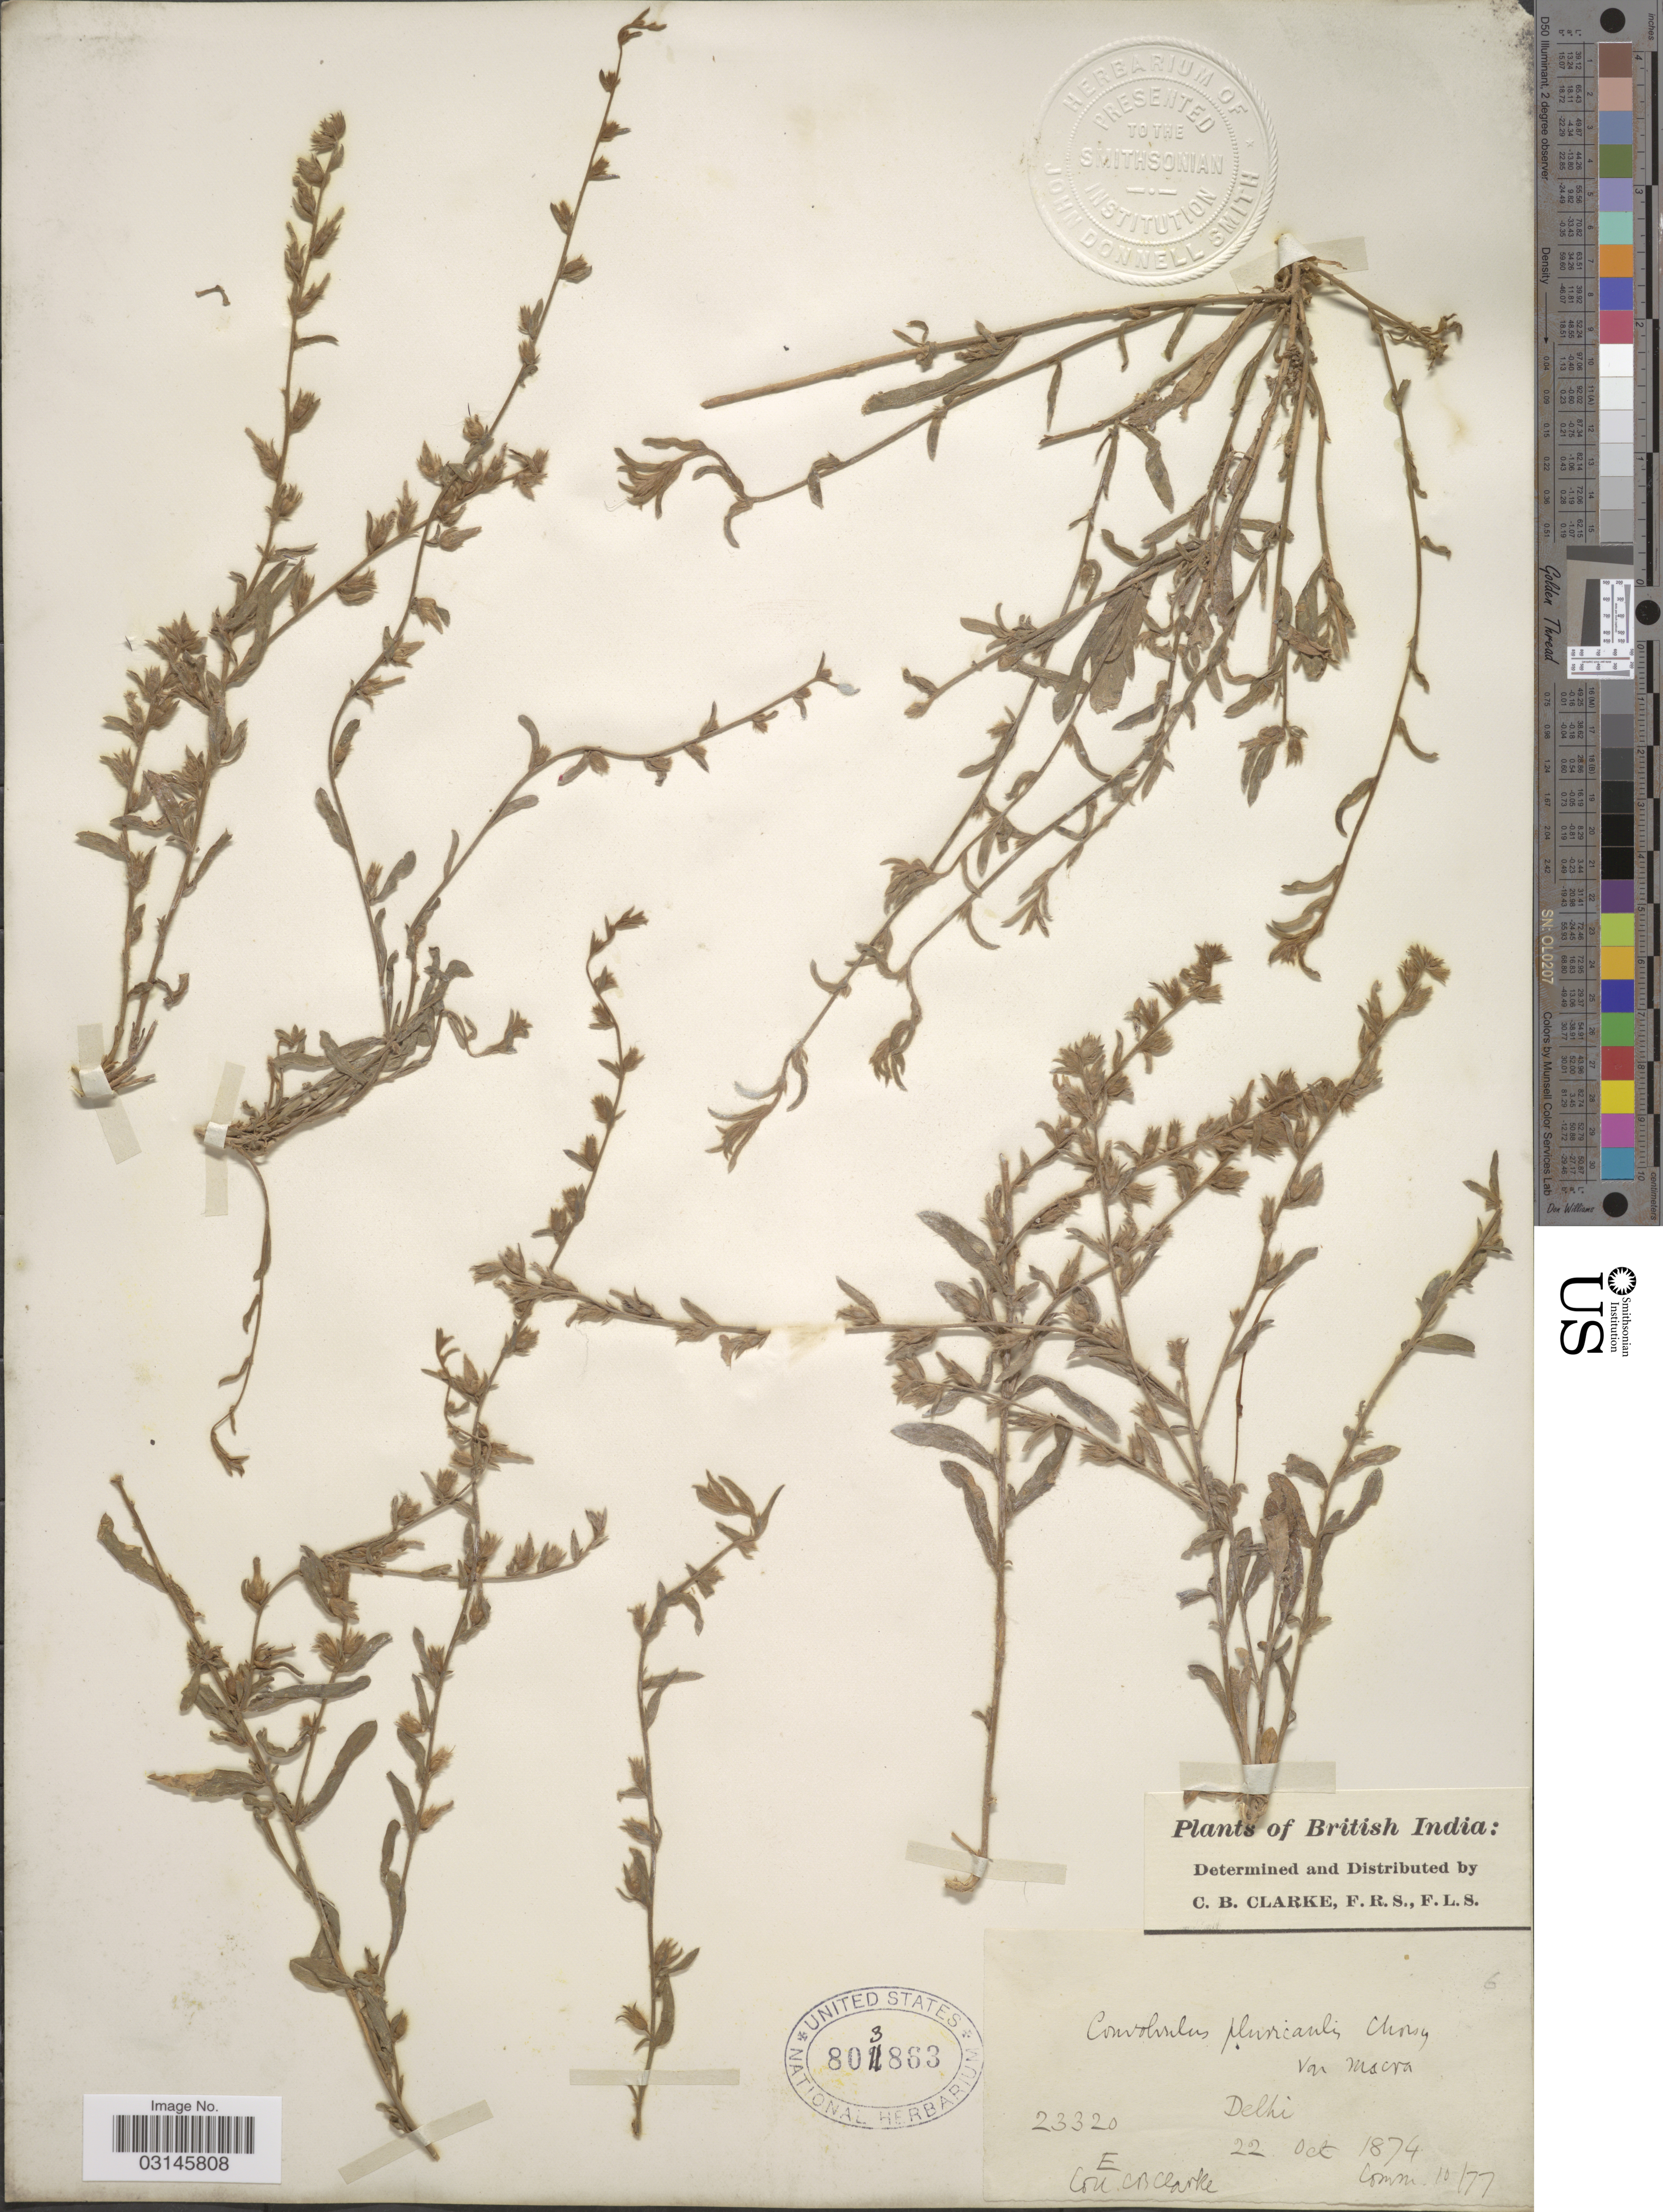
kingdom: Plantae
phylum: Tracheophyta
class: Magnoliopsida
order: Solanales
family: Convolvulaceae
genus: Convolvulus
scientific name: Convolvulus prostratus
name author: Forssk.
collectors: C. B. Clarke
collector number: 23320E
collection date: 1874-10-22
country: India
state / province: Delhi, Capital Territory of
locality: British India, Delhi.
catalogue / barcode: US 803863